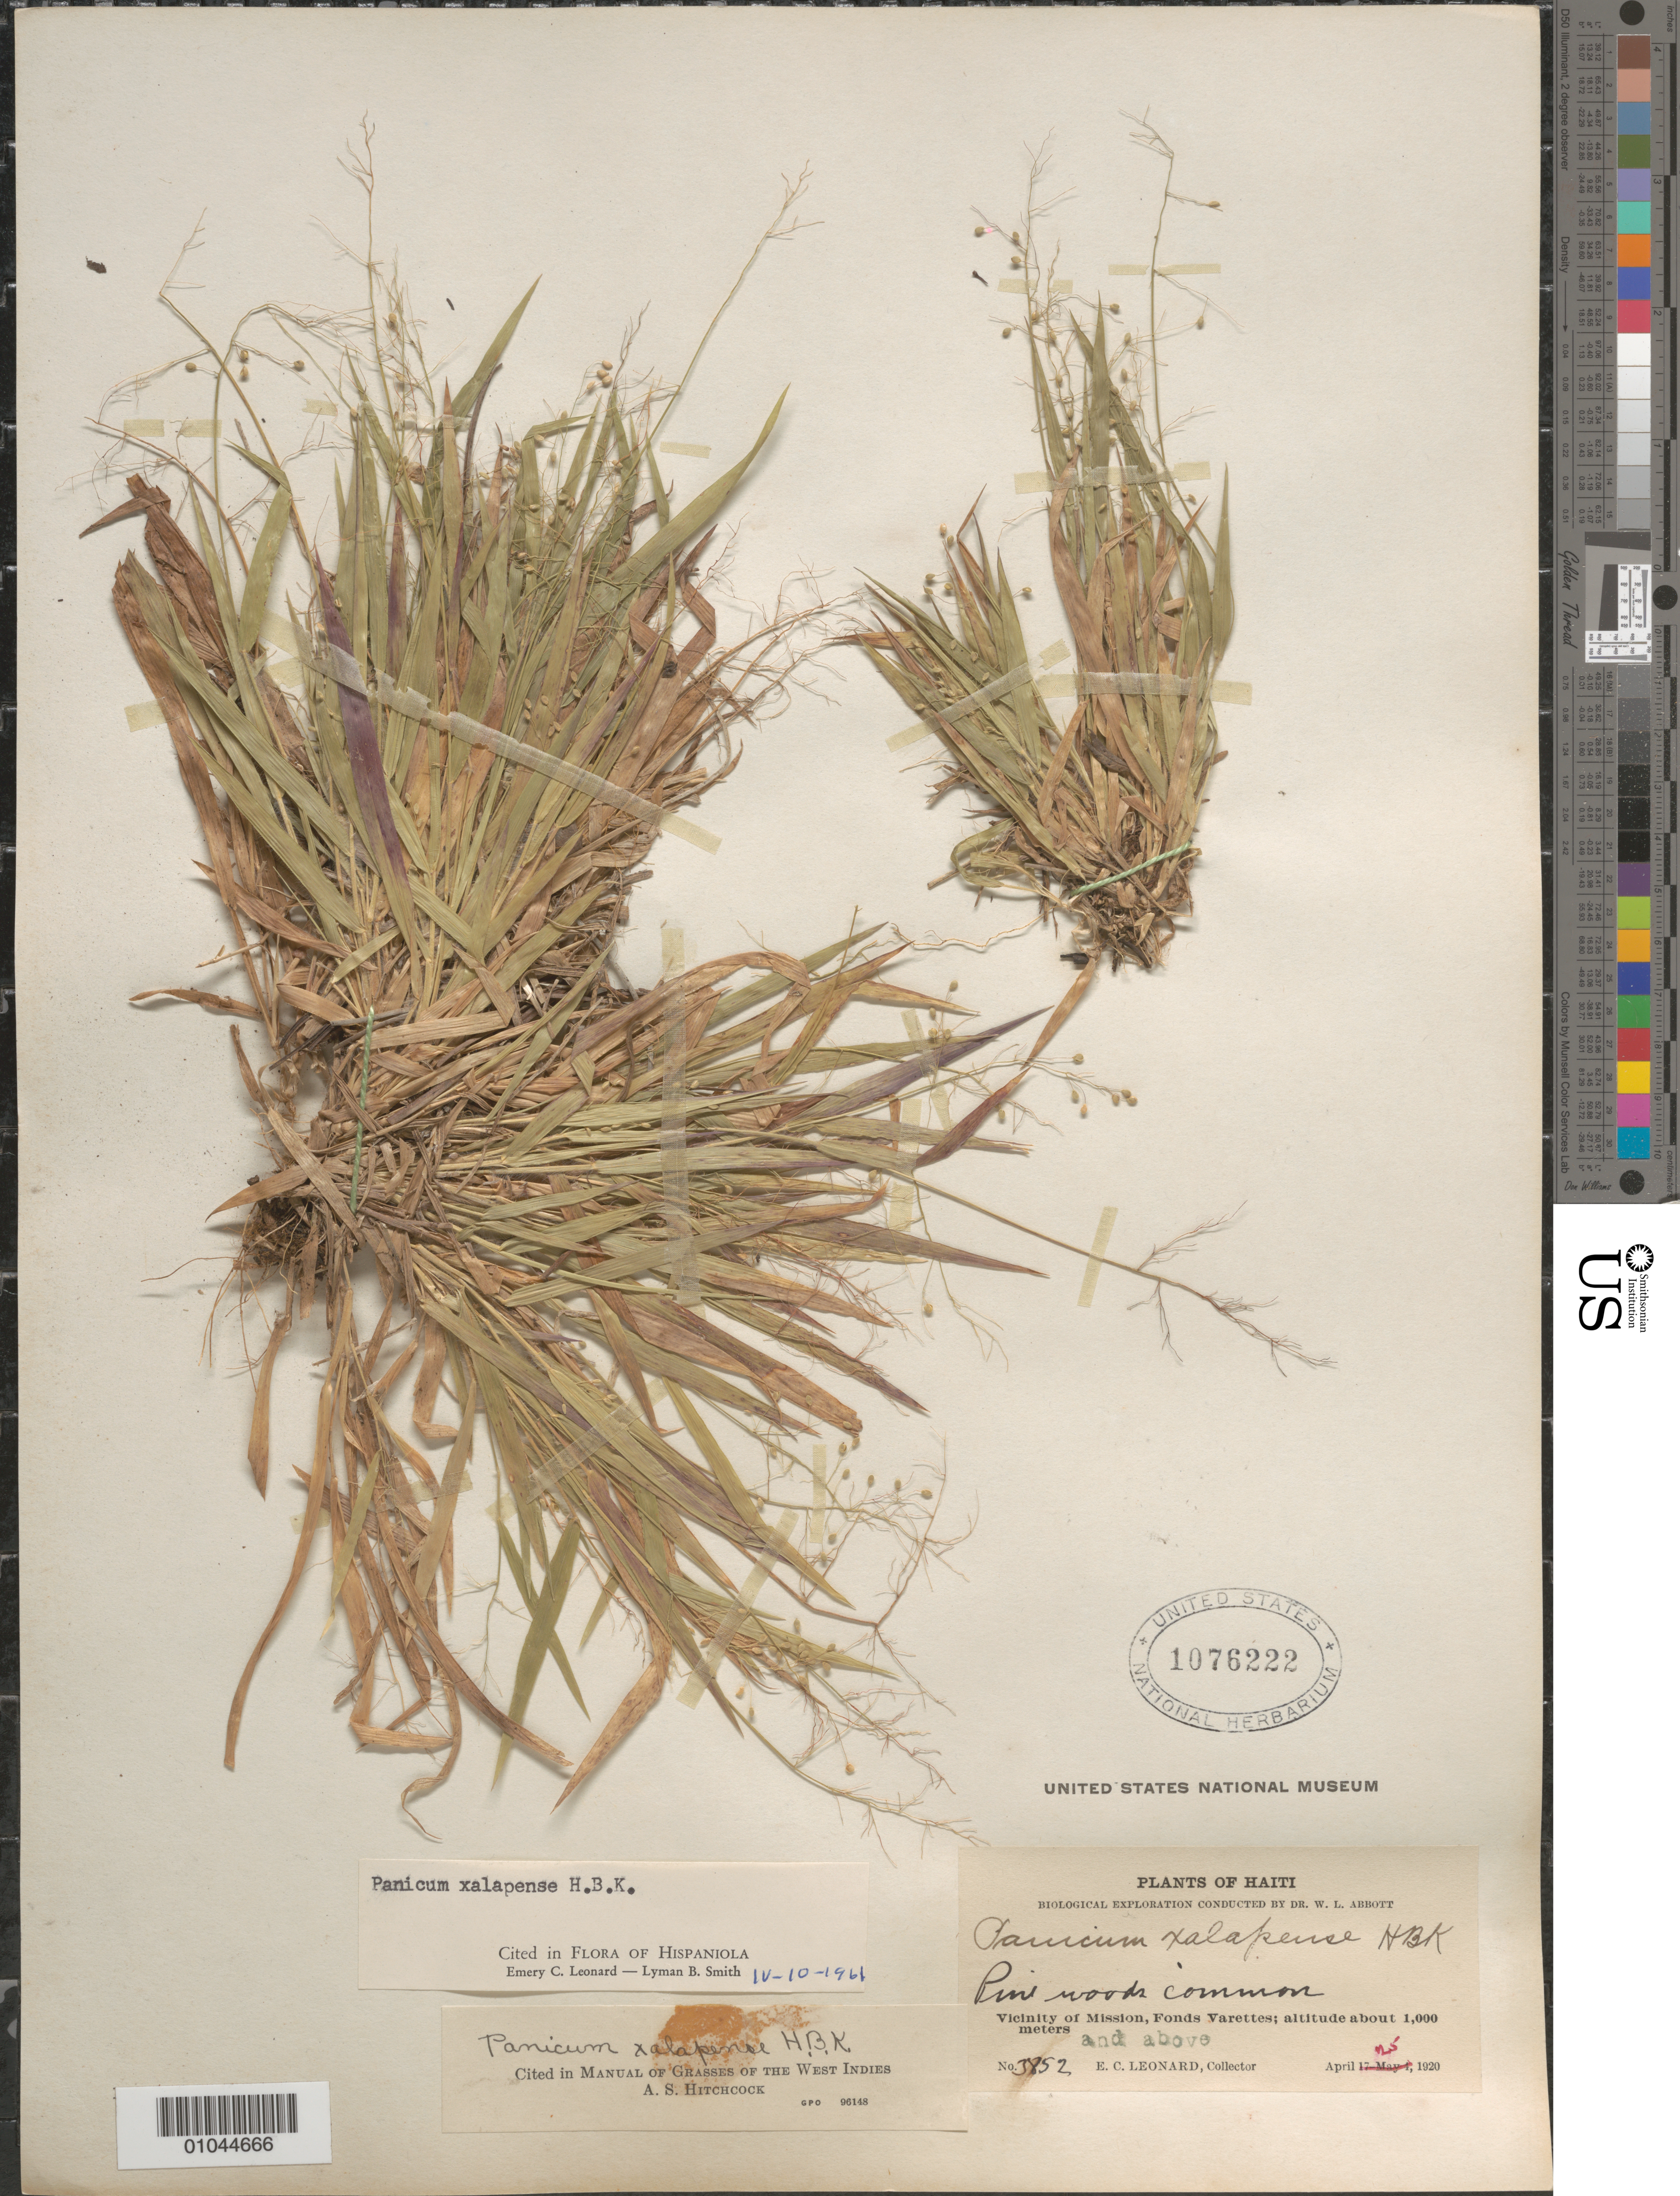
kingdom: Plantae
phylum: Tracheophyta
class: Liliopsida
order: Poales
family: Poaceae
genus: Panicum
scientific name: Panicum xalapense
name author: Kunth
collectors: E. C. Leonard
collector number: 3852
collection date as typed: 25 Apr 1920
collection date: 1920-04-25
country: Haiti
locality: Vicinity of Mission, Fonds Varettes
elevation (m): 1000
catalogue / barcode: US 1076222